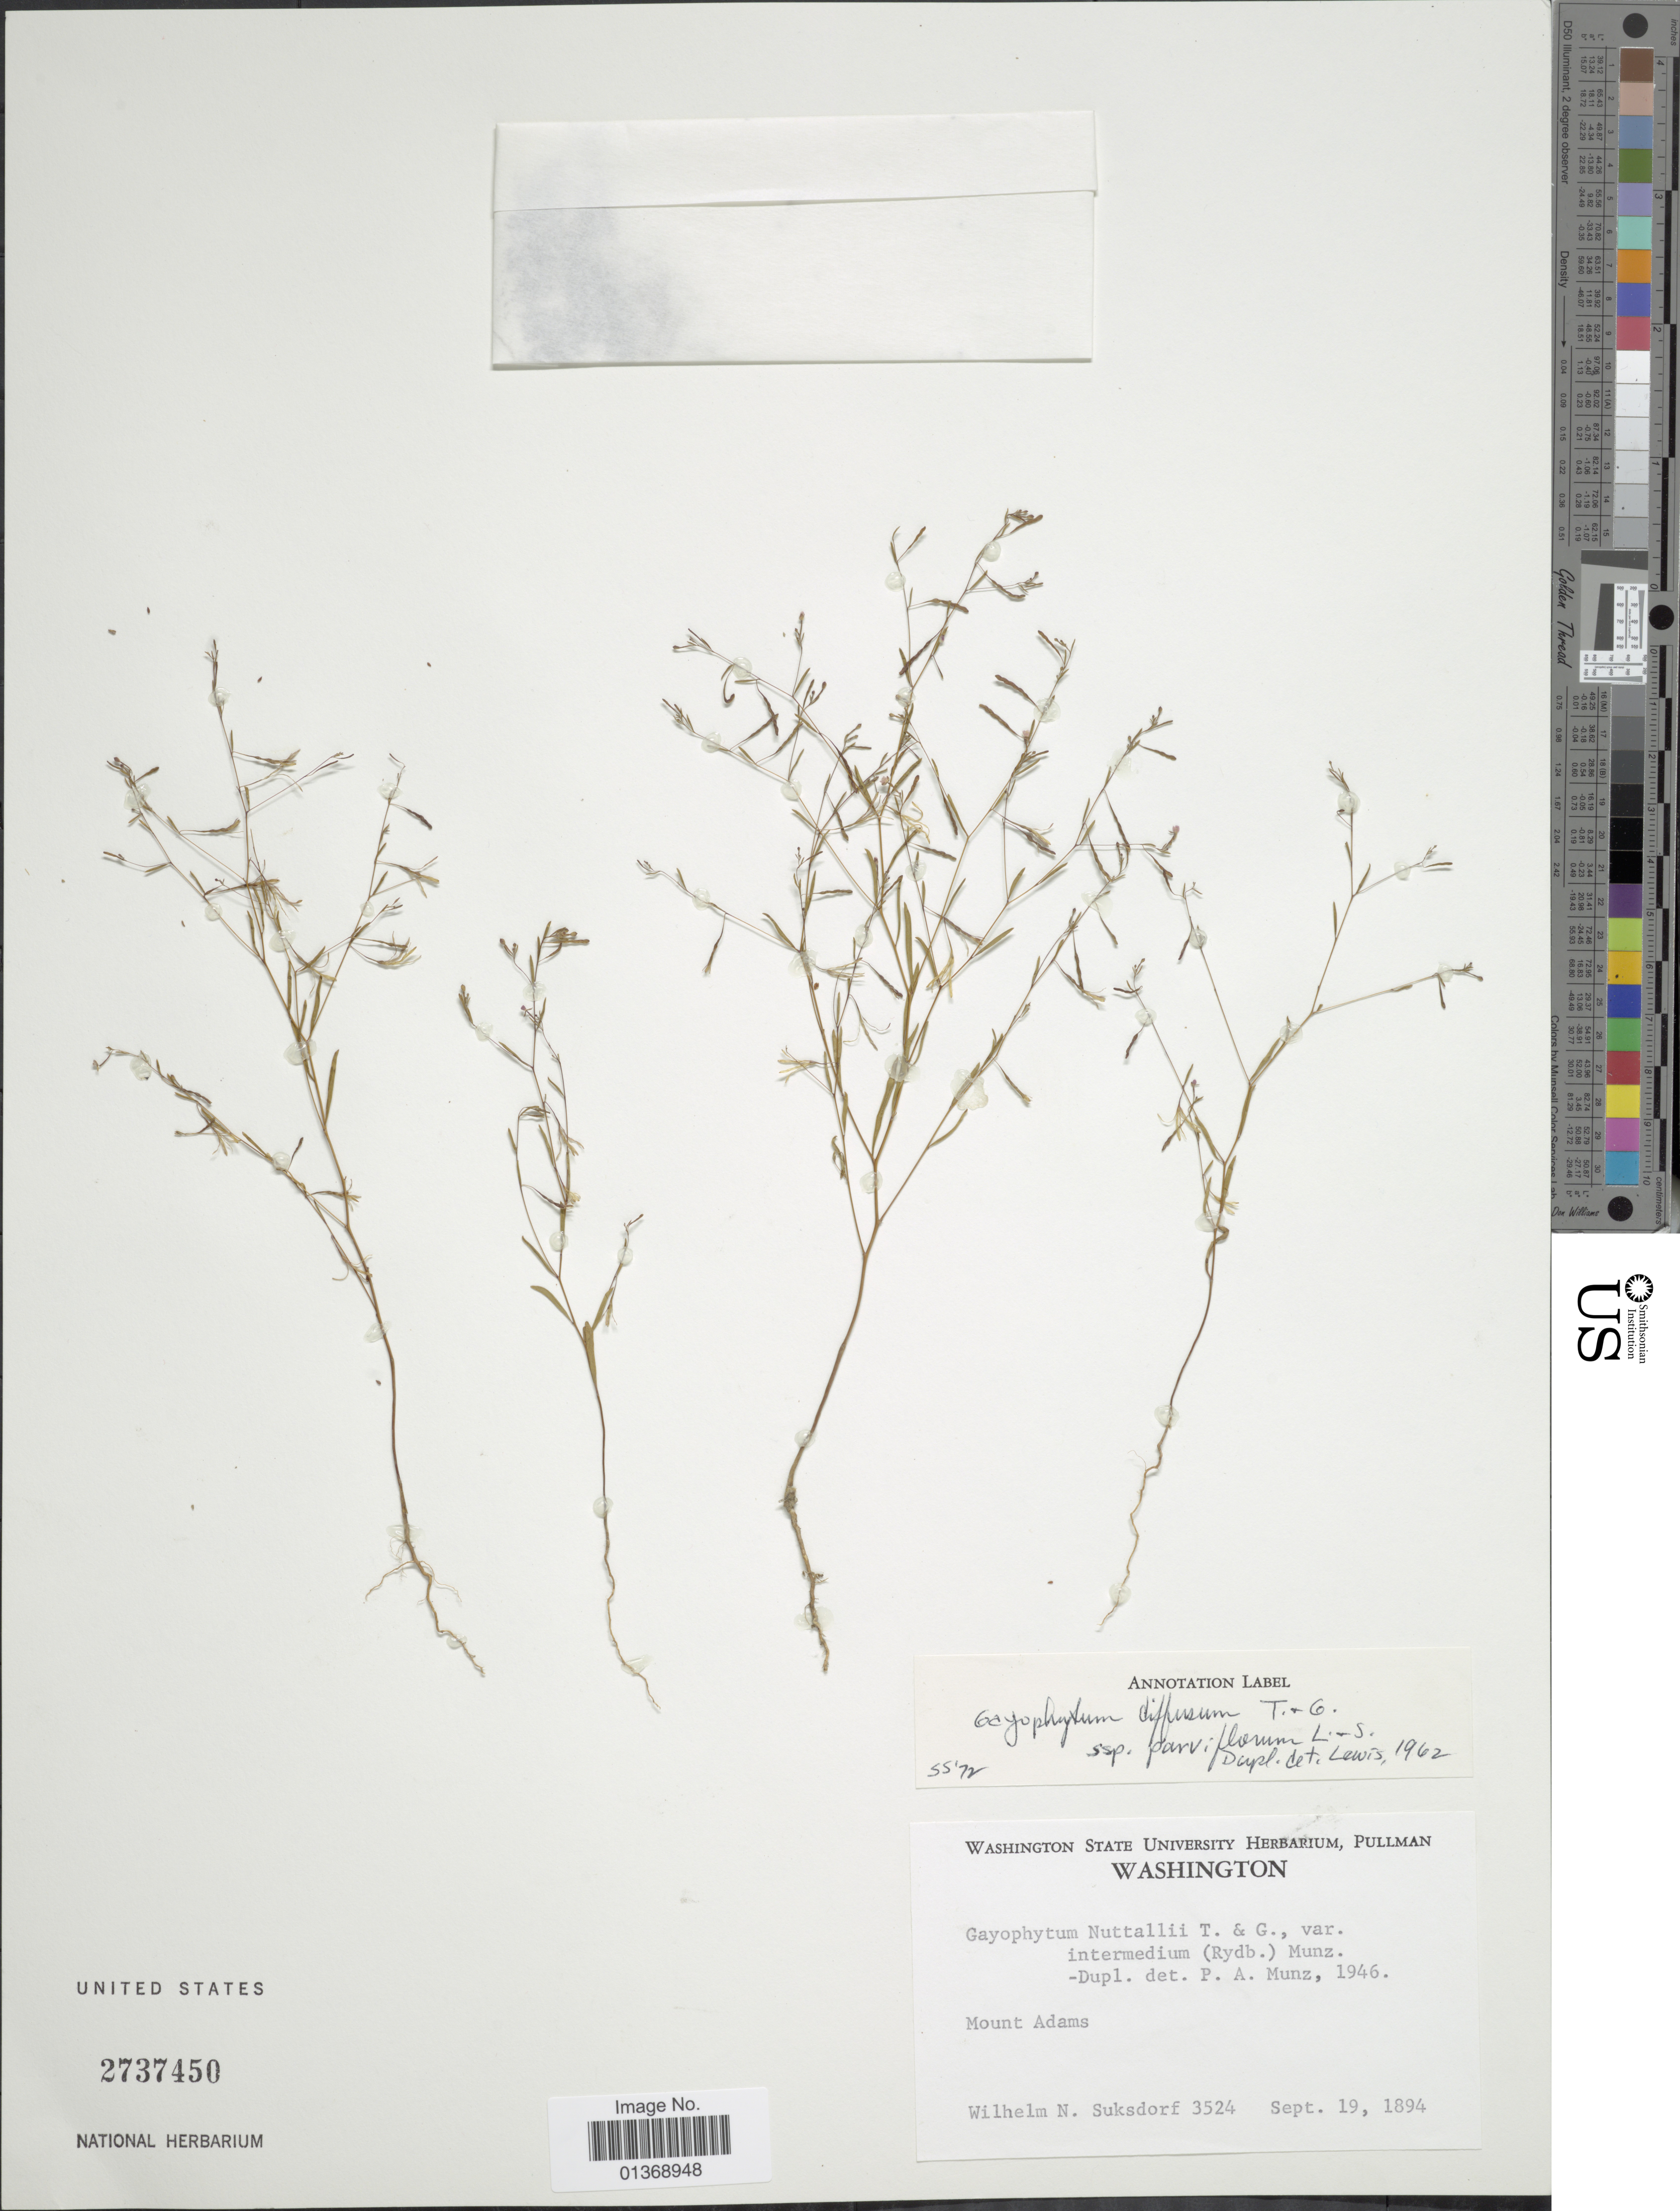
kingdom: Plantae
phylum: Tracheophyta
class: Magnoliopsida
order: Myrtales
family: Onagraceae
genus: Gayophytum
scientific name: Gayophytum diffusum subsp. parviflorum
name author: F. H. Lewis & Szweyk.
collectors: W. N. Suksdorf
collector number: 3524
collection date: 1894-09-19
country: United States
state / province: Washington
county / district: Yakima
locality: Mount Adams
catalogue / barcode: US 2737450